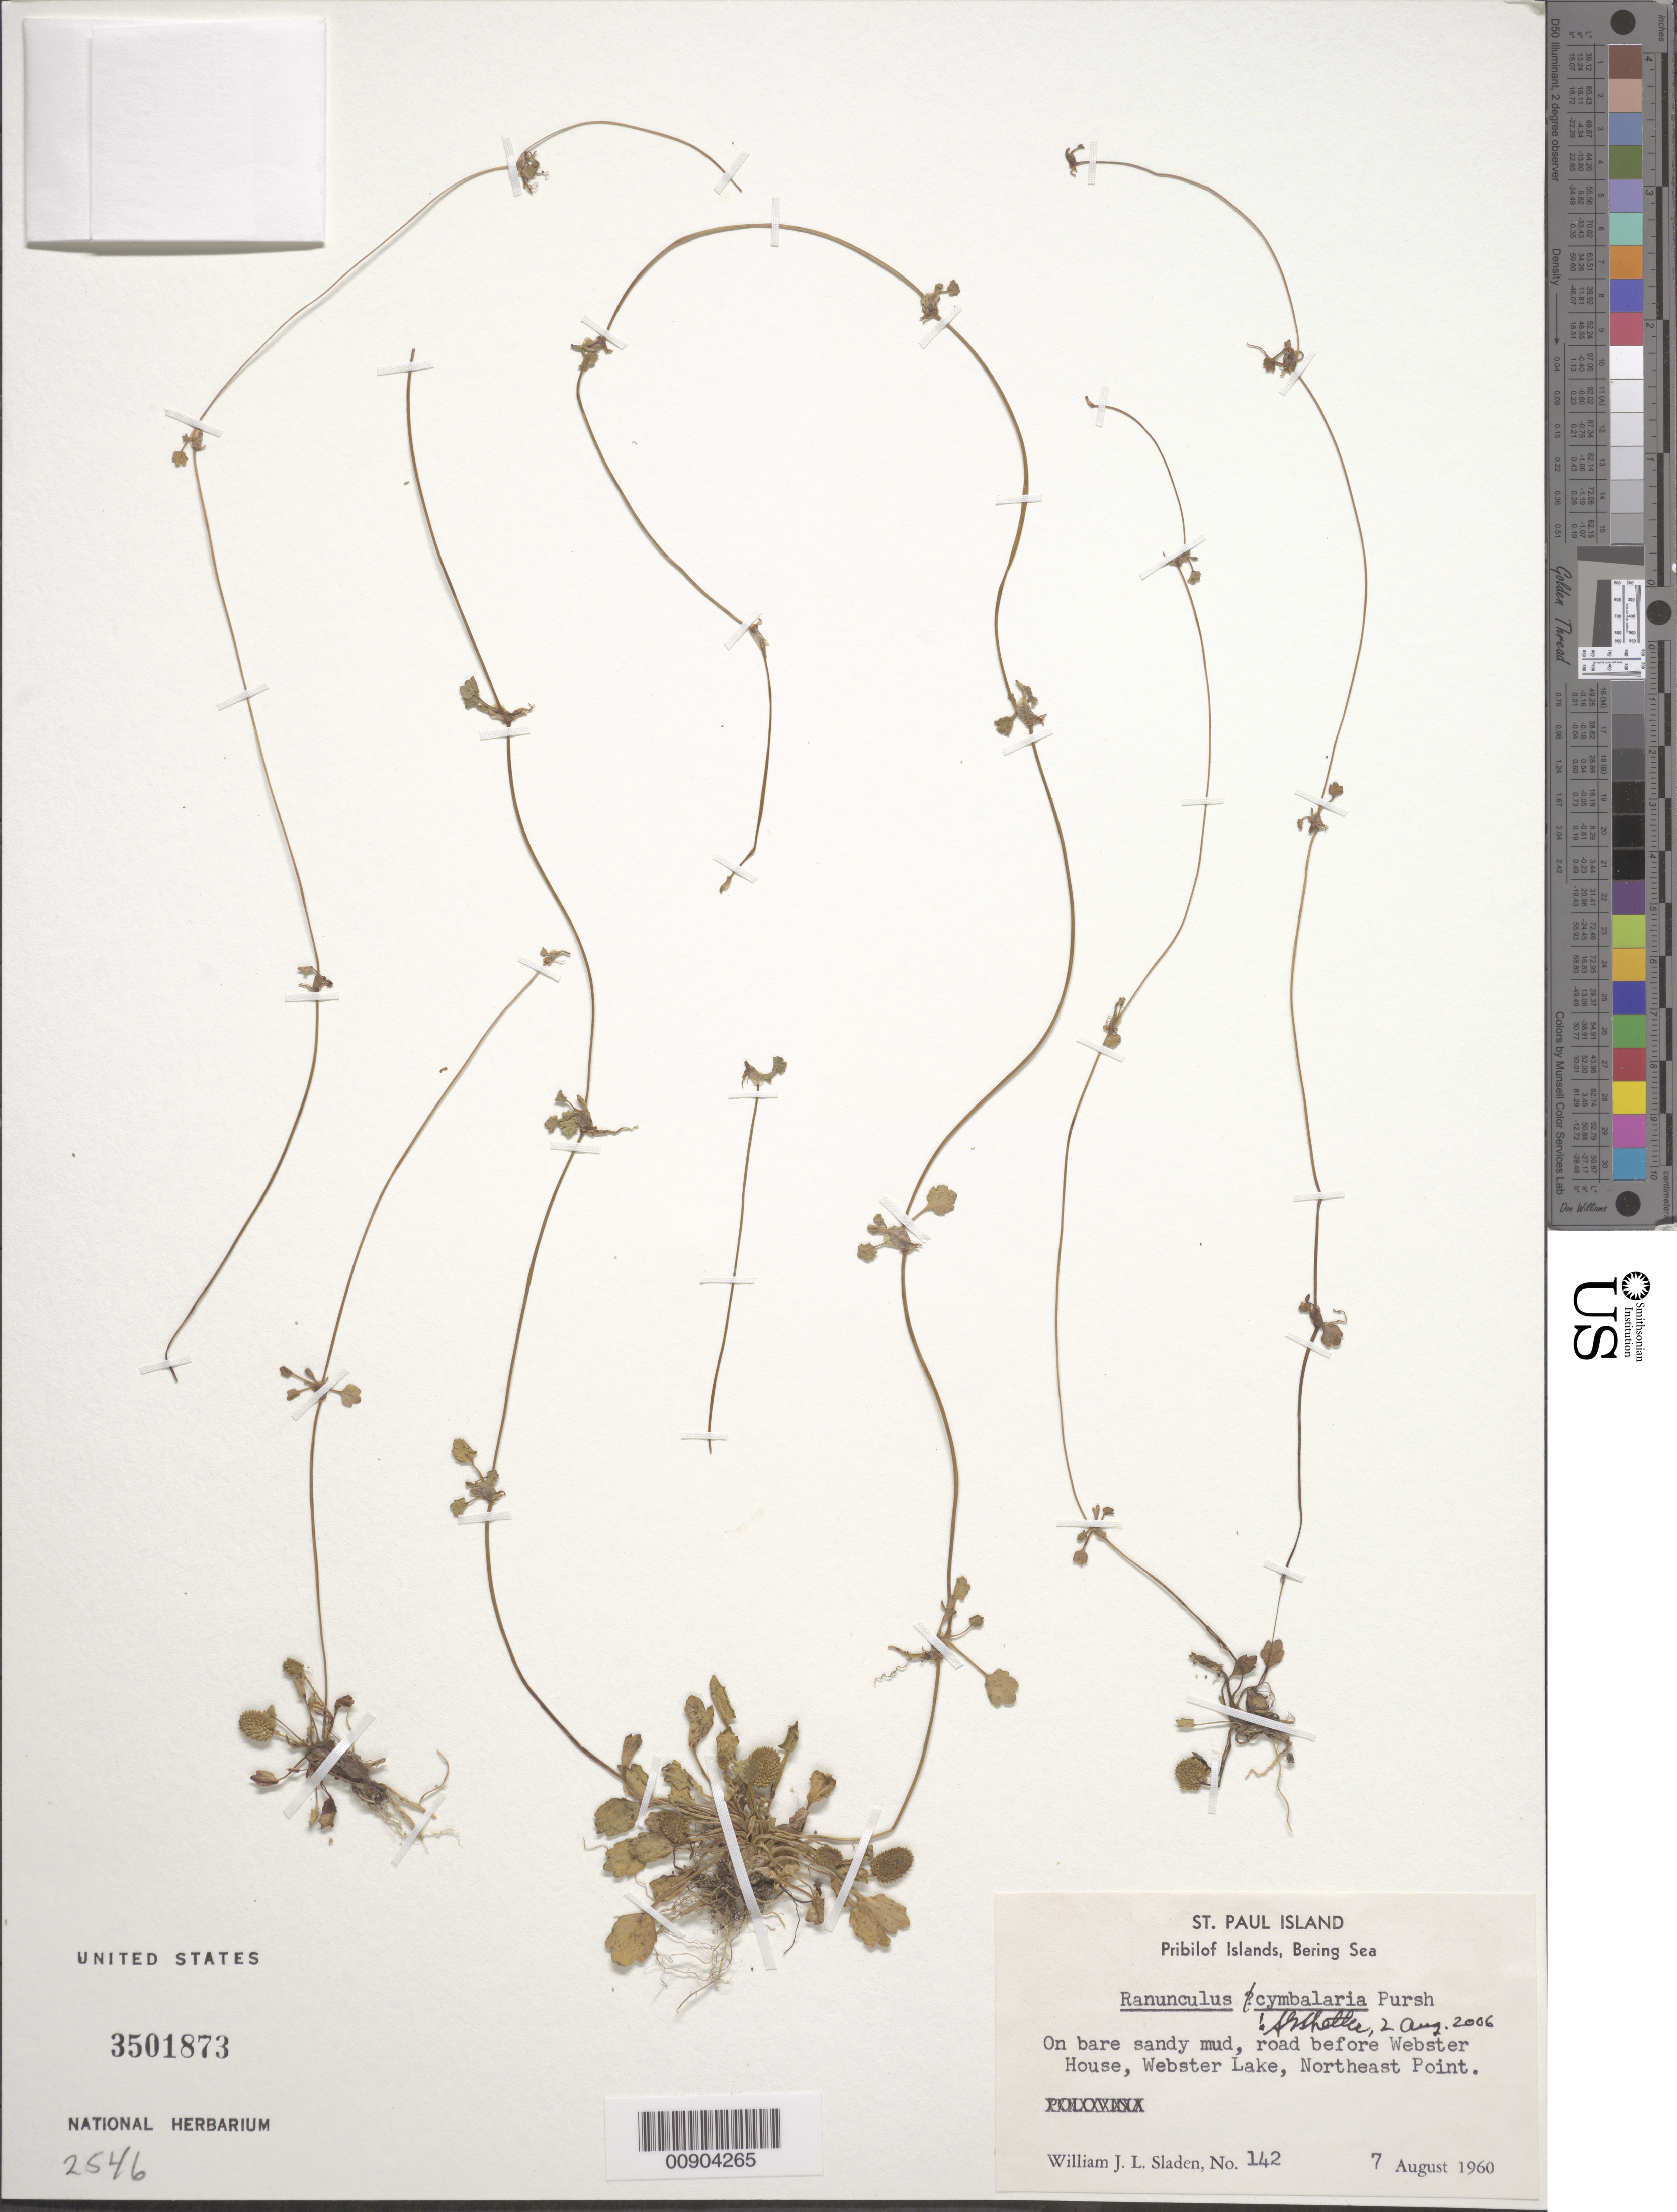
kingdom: Plantae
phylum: Tracheophyta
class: Magnoliopsida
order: Ranunculales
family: Ranunculaceae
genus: Halerpestes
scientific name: Halerpestes cymbalaria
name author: (Pursh) Greene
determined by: Strong, M. T., (US), Smithsonian Institution - National Museum of Natural History (UNITED STATES)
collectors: W. Sladen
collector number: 142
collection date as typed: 07 Aug 1960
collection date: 1960-08-07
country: United States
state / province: Alaska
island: St. Paul Island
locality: St. Paul Island. Road before Webster House, Webster Lake, Northeast Point., Bering Sea, Pribilof Islands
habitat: On bare sandy mud.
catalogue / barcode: US 3501873